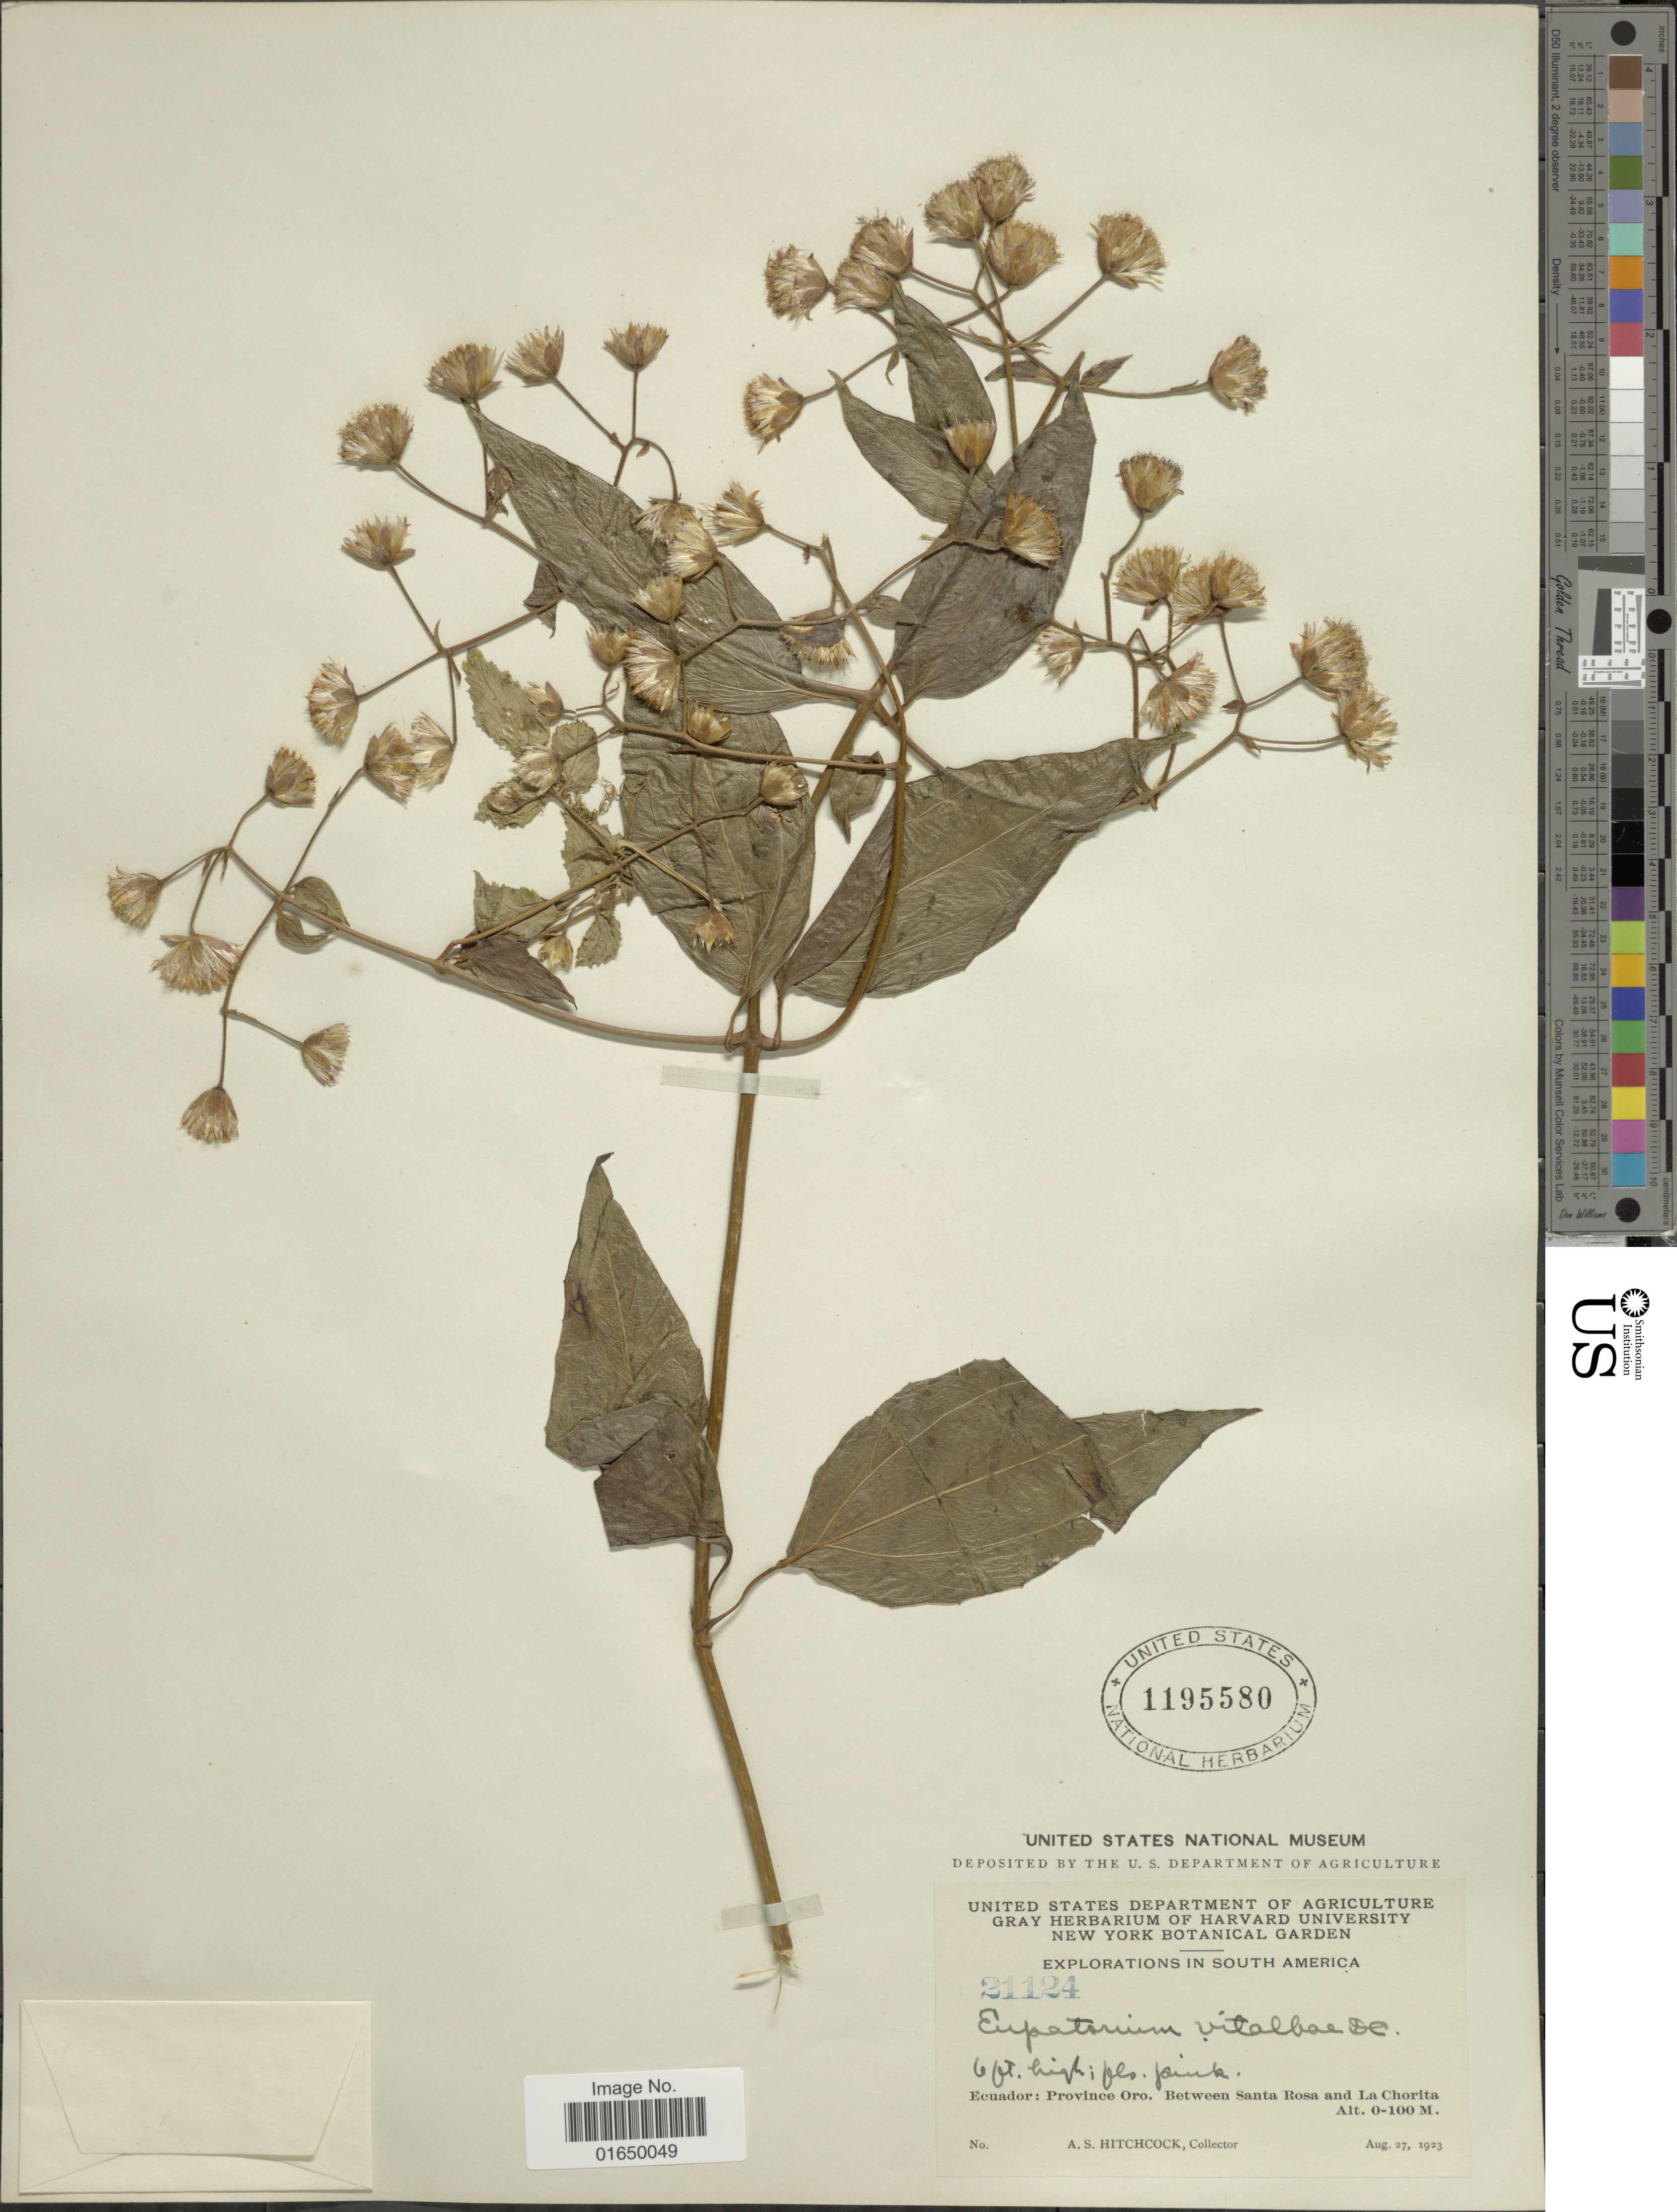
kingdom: Plantae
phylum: Tracheophyta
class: Magnoliopsida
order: Asterales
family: Asteraceae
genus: Heterocondylus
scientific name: Heterocondylus vitalbae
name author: (DC.) R.M. King & H. Rob.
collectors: A. S. Hitchcock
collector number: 21124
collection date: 1923-08-27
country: Ecuador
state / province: El Oro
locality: Oro. Between Santa Rosa and La Chorita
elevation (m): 0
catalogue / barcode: US 1195580